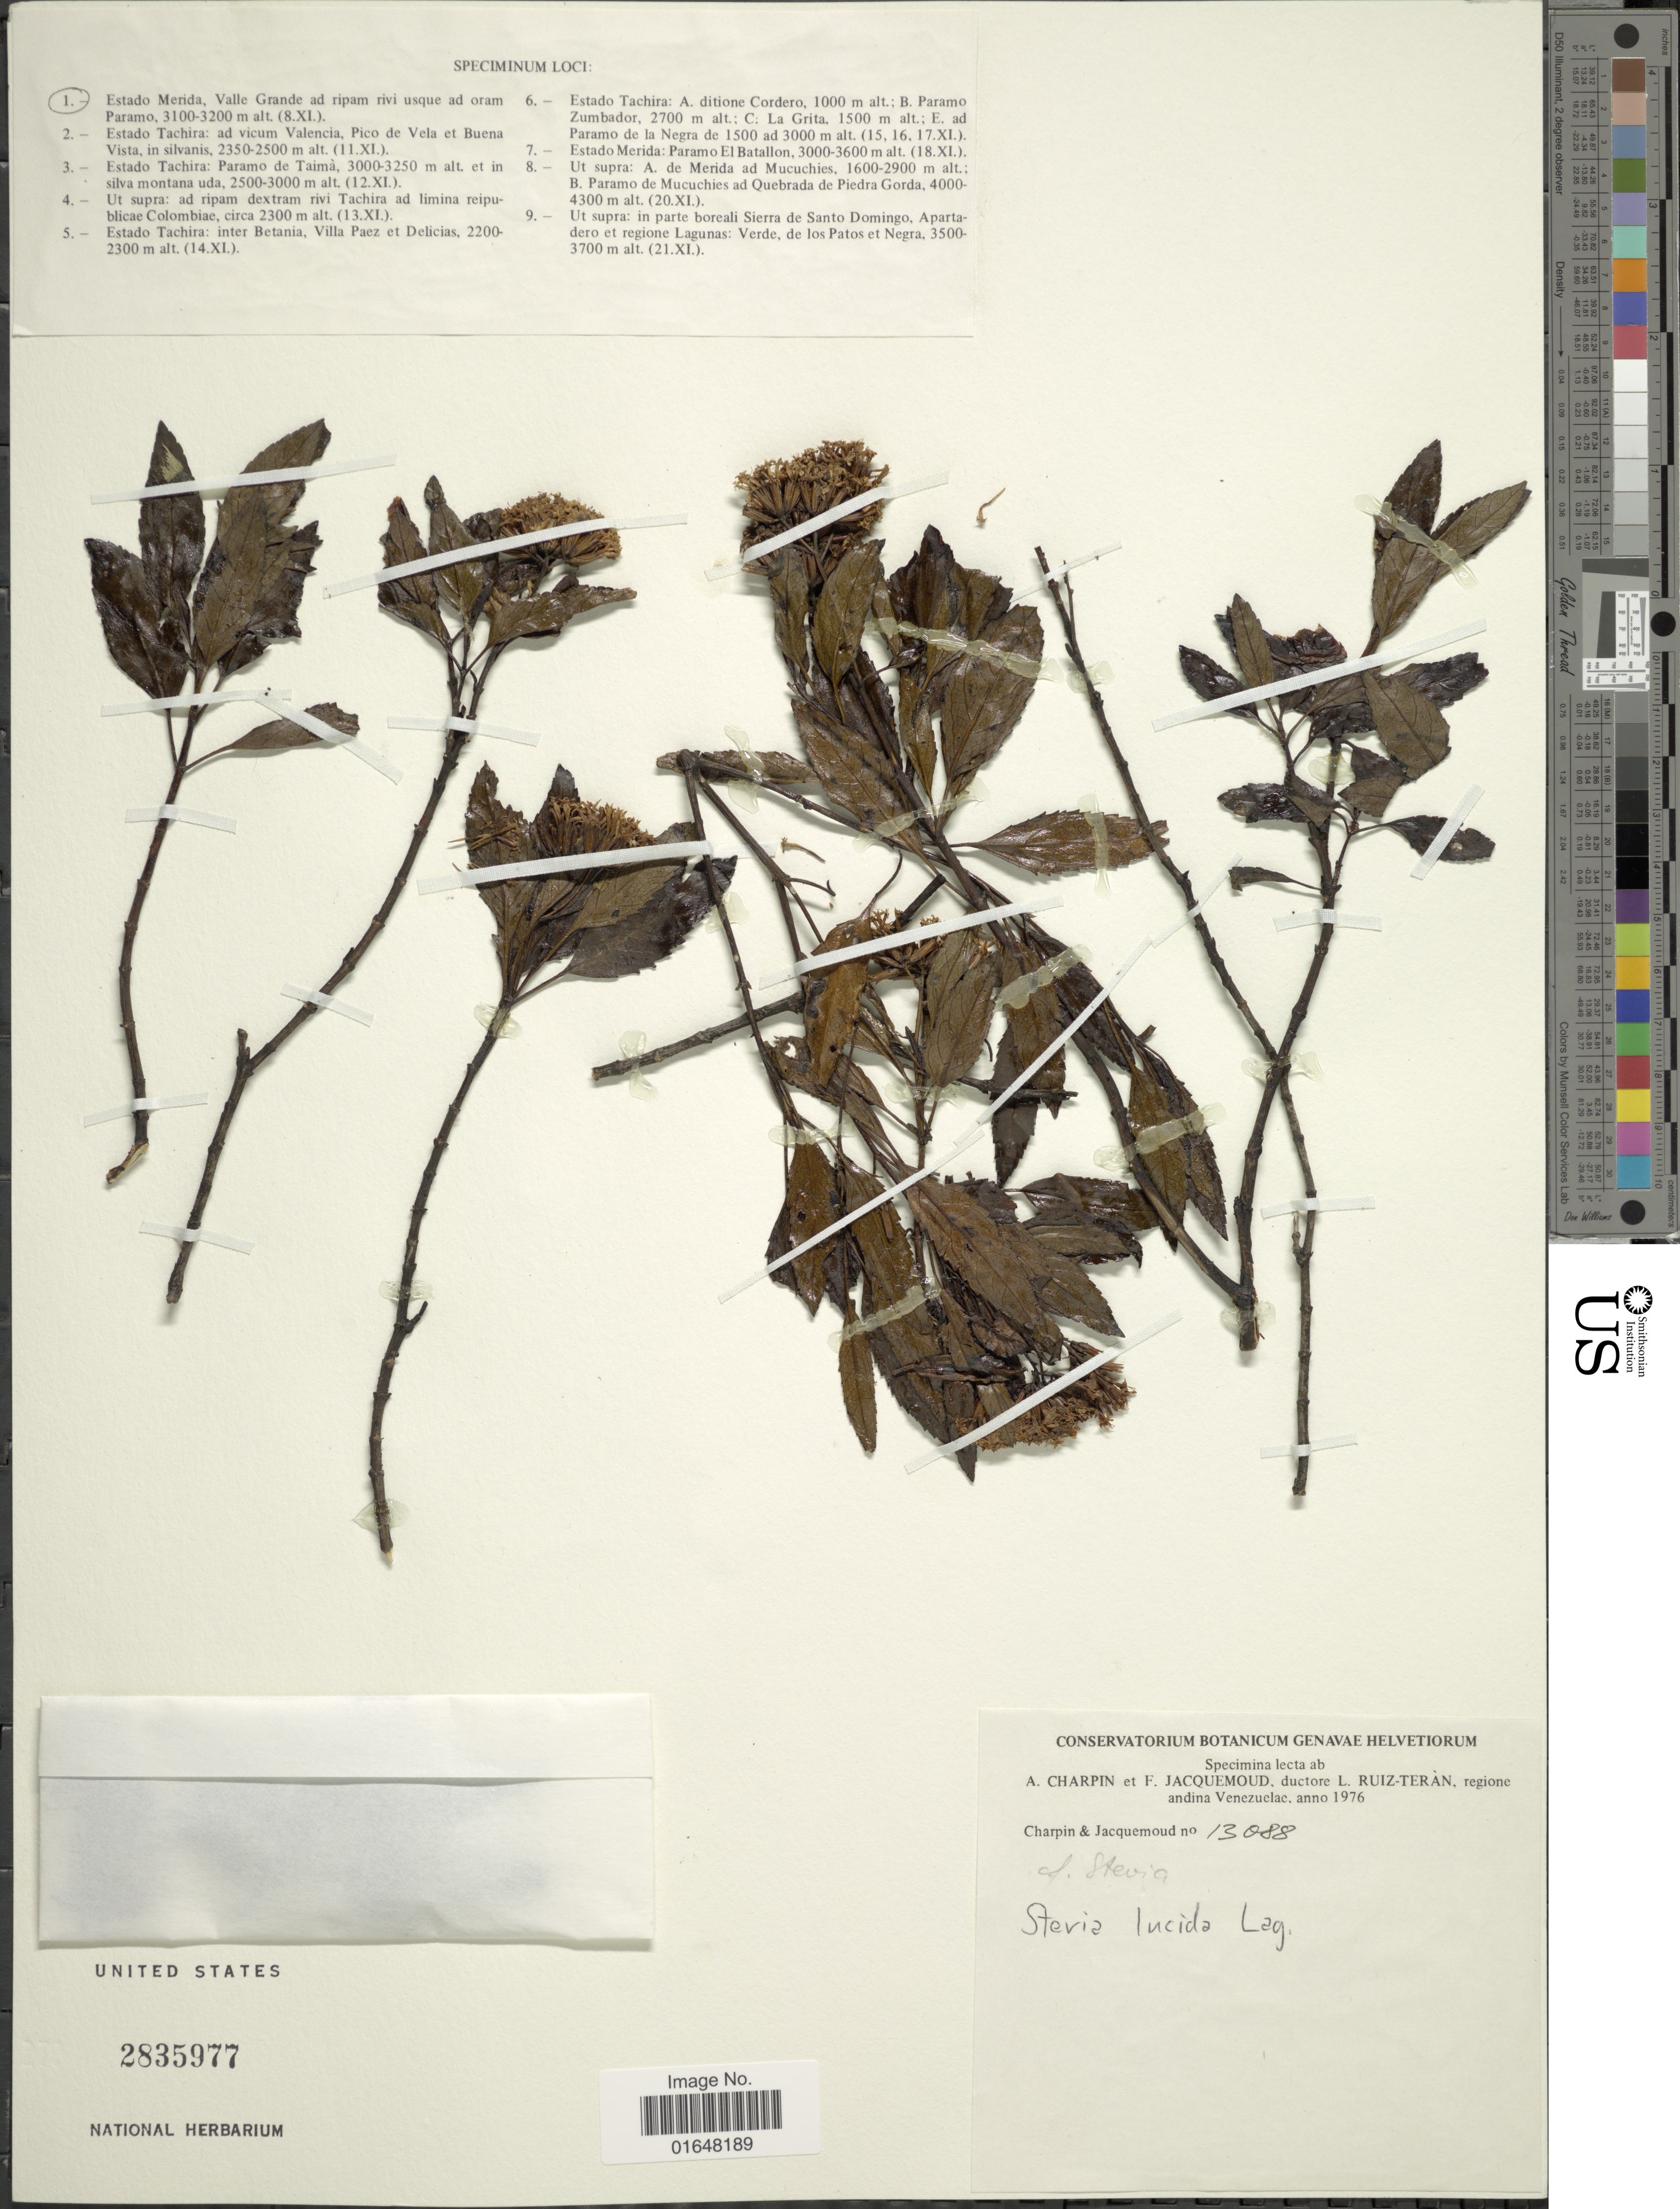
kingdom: Plantae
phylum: Tracheophyta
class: Magnoliopsida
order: Asterales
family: Asteraceae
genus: Stevia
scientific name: Stevia lucida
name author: Lag.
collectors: A. Charpin & F. Jacquemoud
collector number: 13088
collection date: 1976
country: Venezuela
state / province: Mérida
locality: Valle Grande ad ripam rivi usque ad oram Paramo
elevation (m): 3100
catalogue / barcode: US 2835977